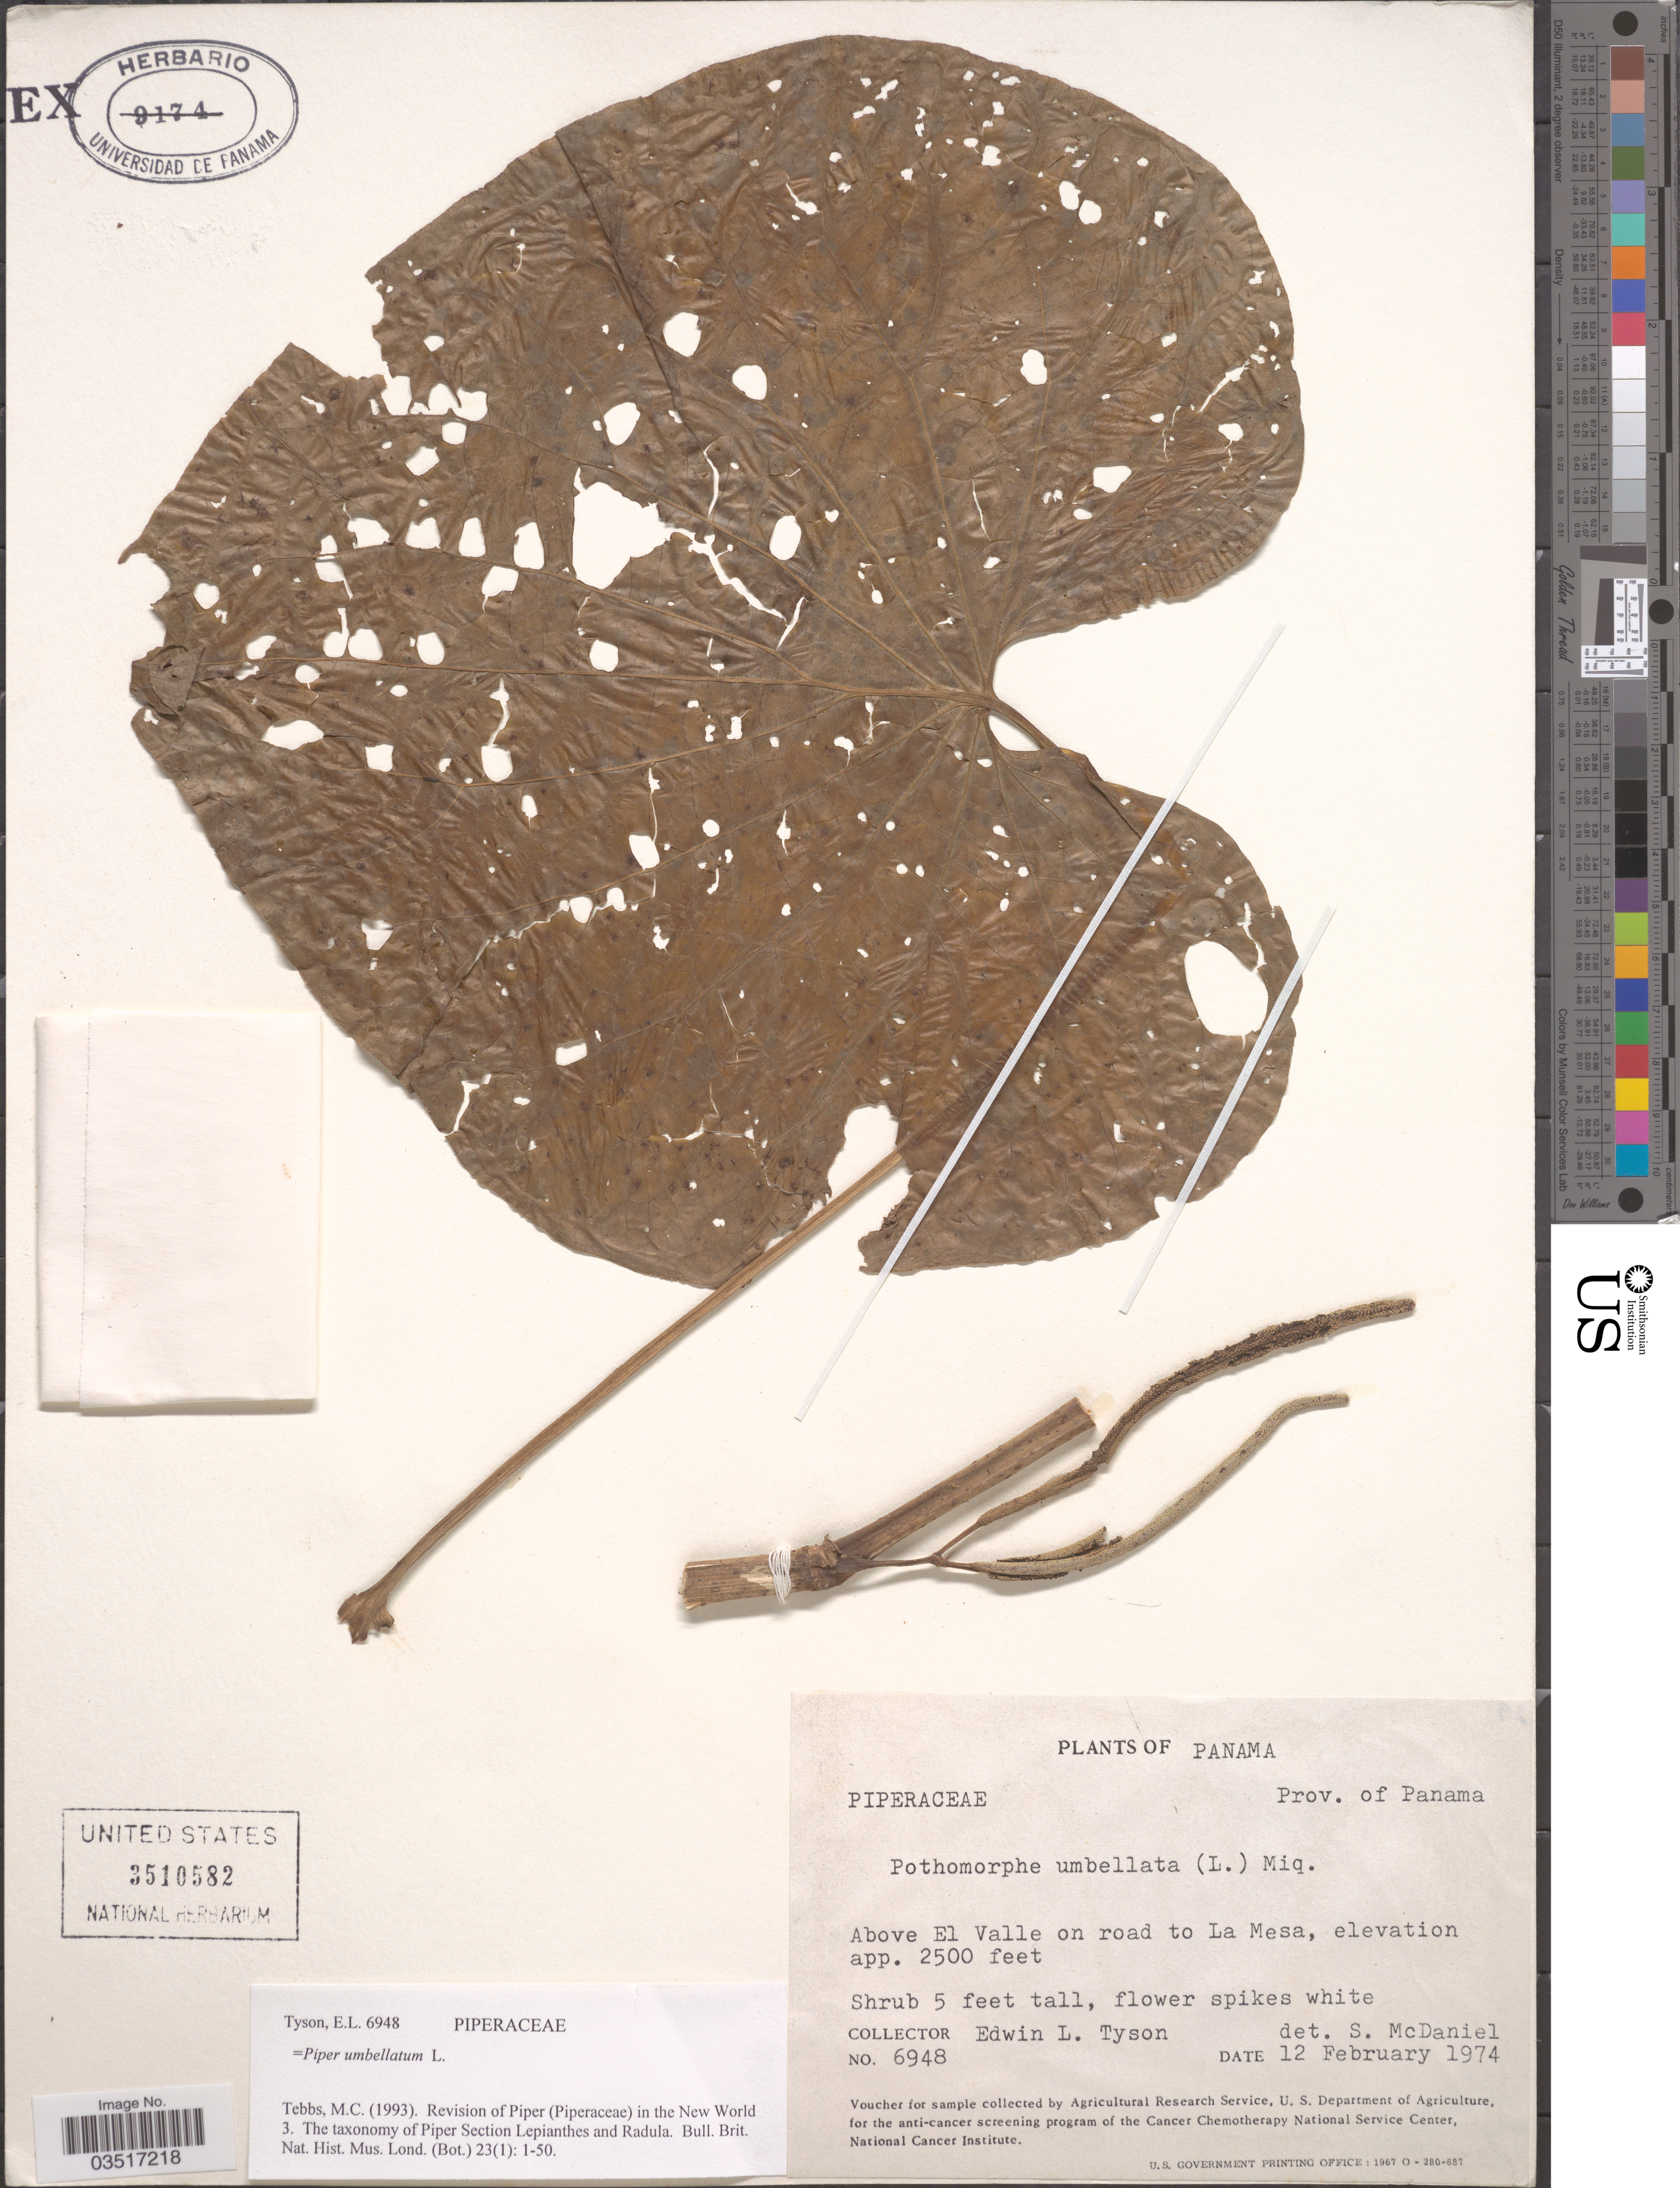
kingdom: Plantae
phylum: Tracheophyta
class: Magnoliopsida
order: Piperales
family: Piperaceae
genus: Piper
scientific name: Piper umbellatum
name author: L.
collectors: E. L. Tyson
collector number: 6948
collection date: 1974-02-12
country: Panama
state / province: Panamá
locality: Above El Valle on road to La Mesa.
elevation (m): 762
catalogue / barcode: US 3510582